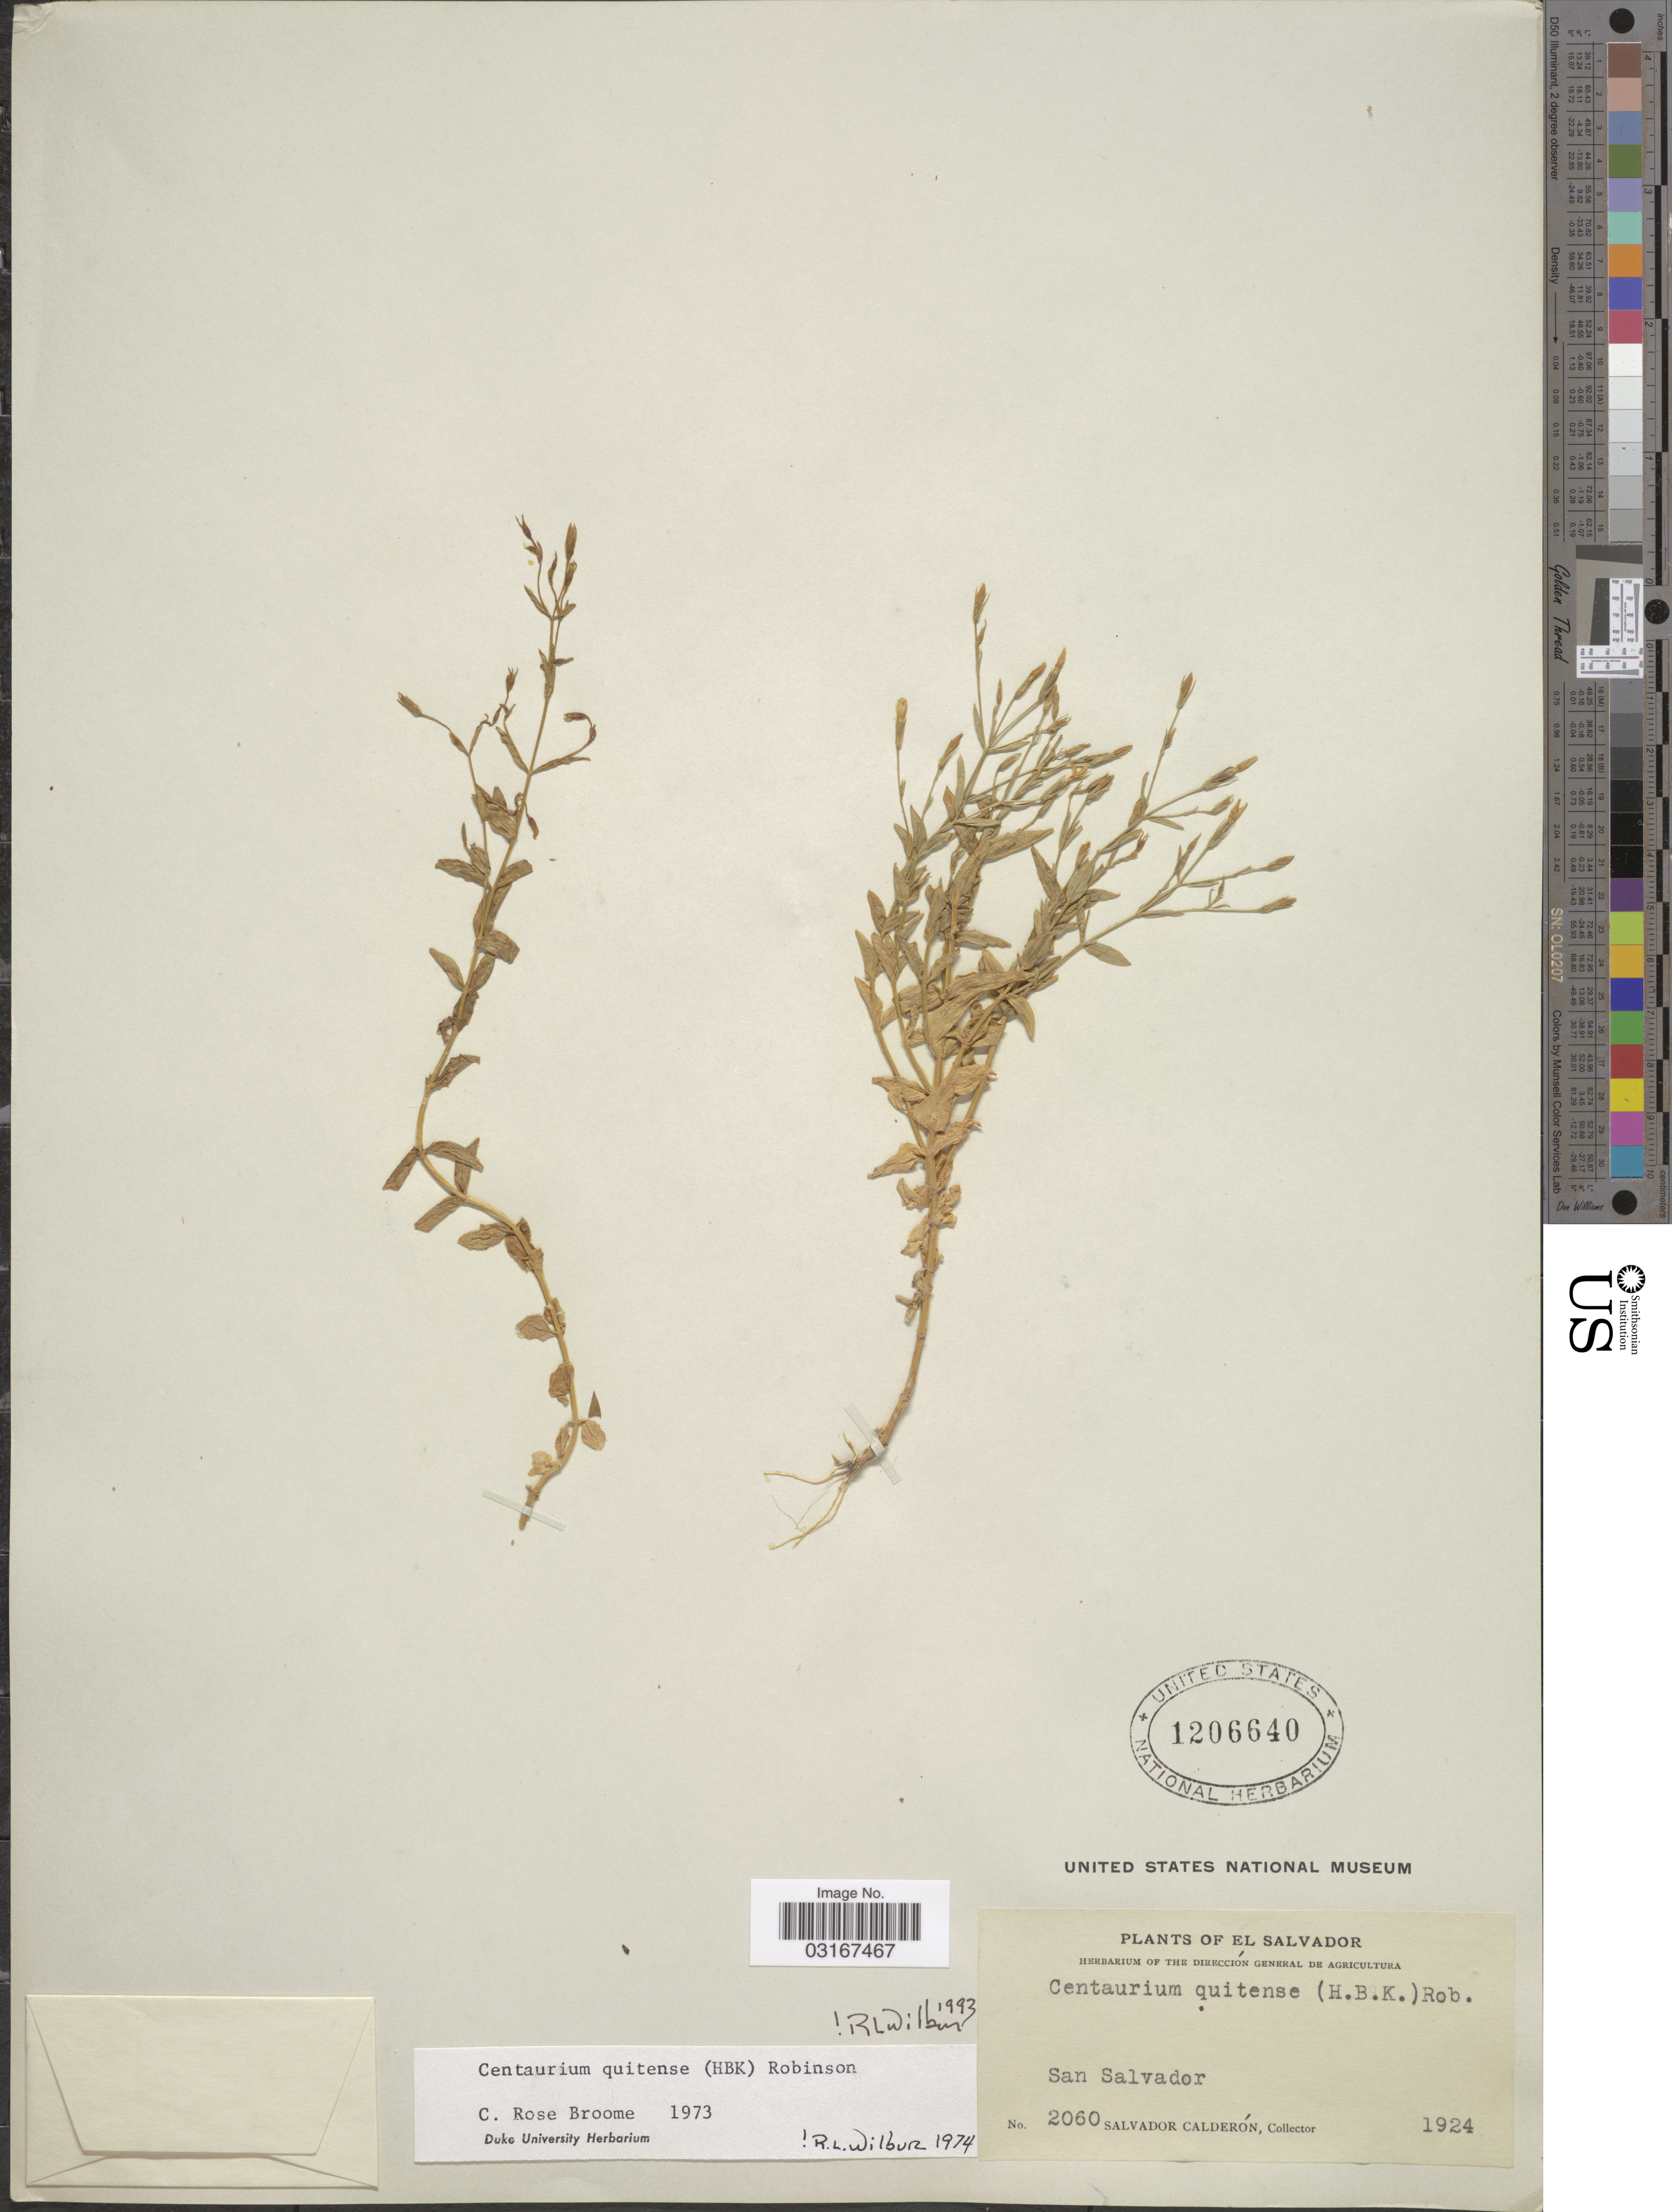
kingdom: Plantae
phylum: Tracheophyta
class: Magnoliopsida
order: Gentianales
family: Gentianaceae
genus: Centaurium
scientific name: Centaurium quitense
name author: (Kunth) B.L. Rob.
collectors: S. Calderón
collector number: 2060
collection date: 1924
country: El Salvador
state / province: San Salvador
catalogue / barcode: US 1206640